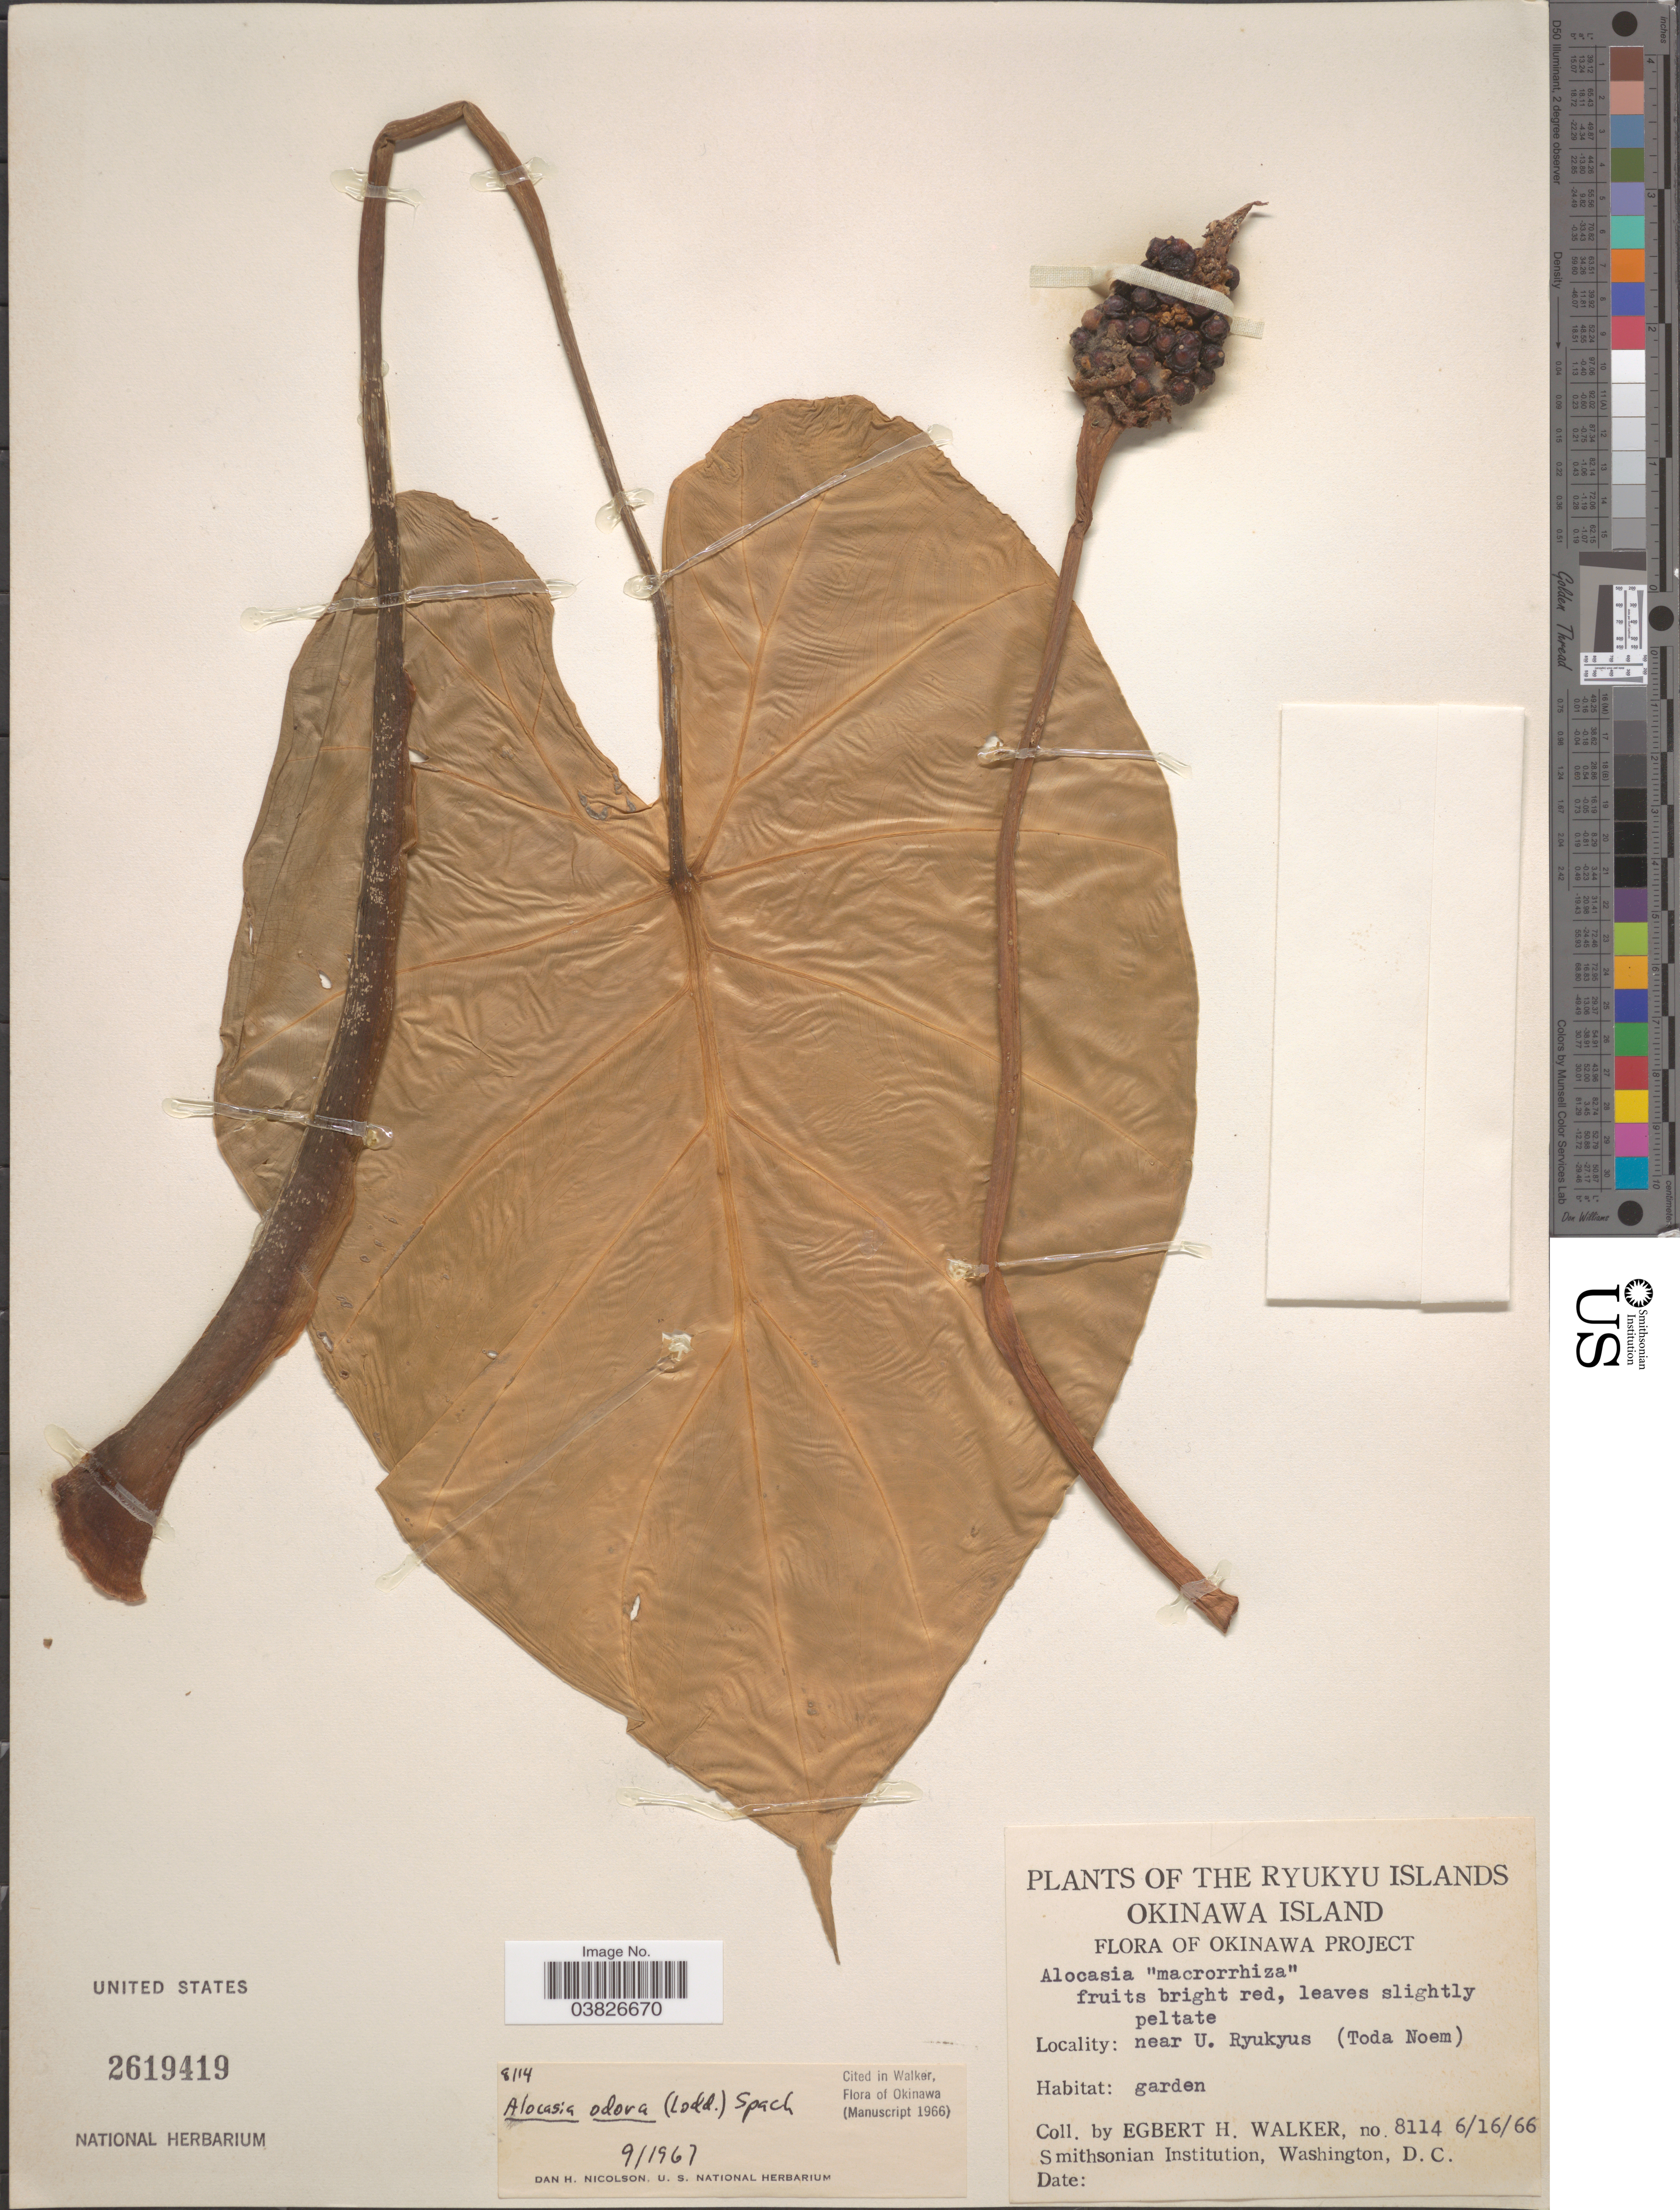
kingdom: Plantae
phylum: Tracheophyta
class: Liliopsida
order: Alismatales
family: Araceae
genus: Alocasia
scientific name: Alocasia odora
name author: (Roxb. ex Lodd. et al.) Spach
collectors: E. H. Walker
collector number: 8114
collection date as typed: Transcribed d/m/y: 16/6/66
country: Japan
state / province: Okinawa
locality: The Ryukyu Islands. Okinawa Island. Okinawa Project. Near U. Ryukyus (Toda Noem). Garden.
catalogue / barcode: US 2619419